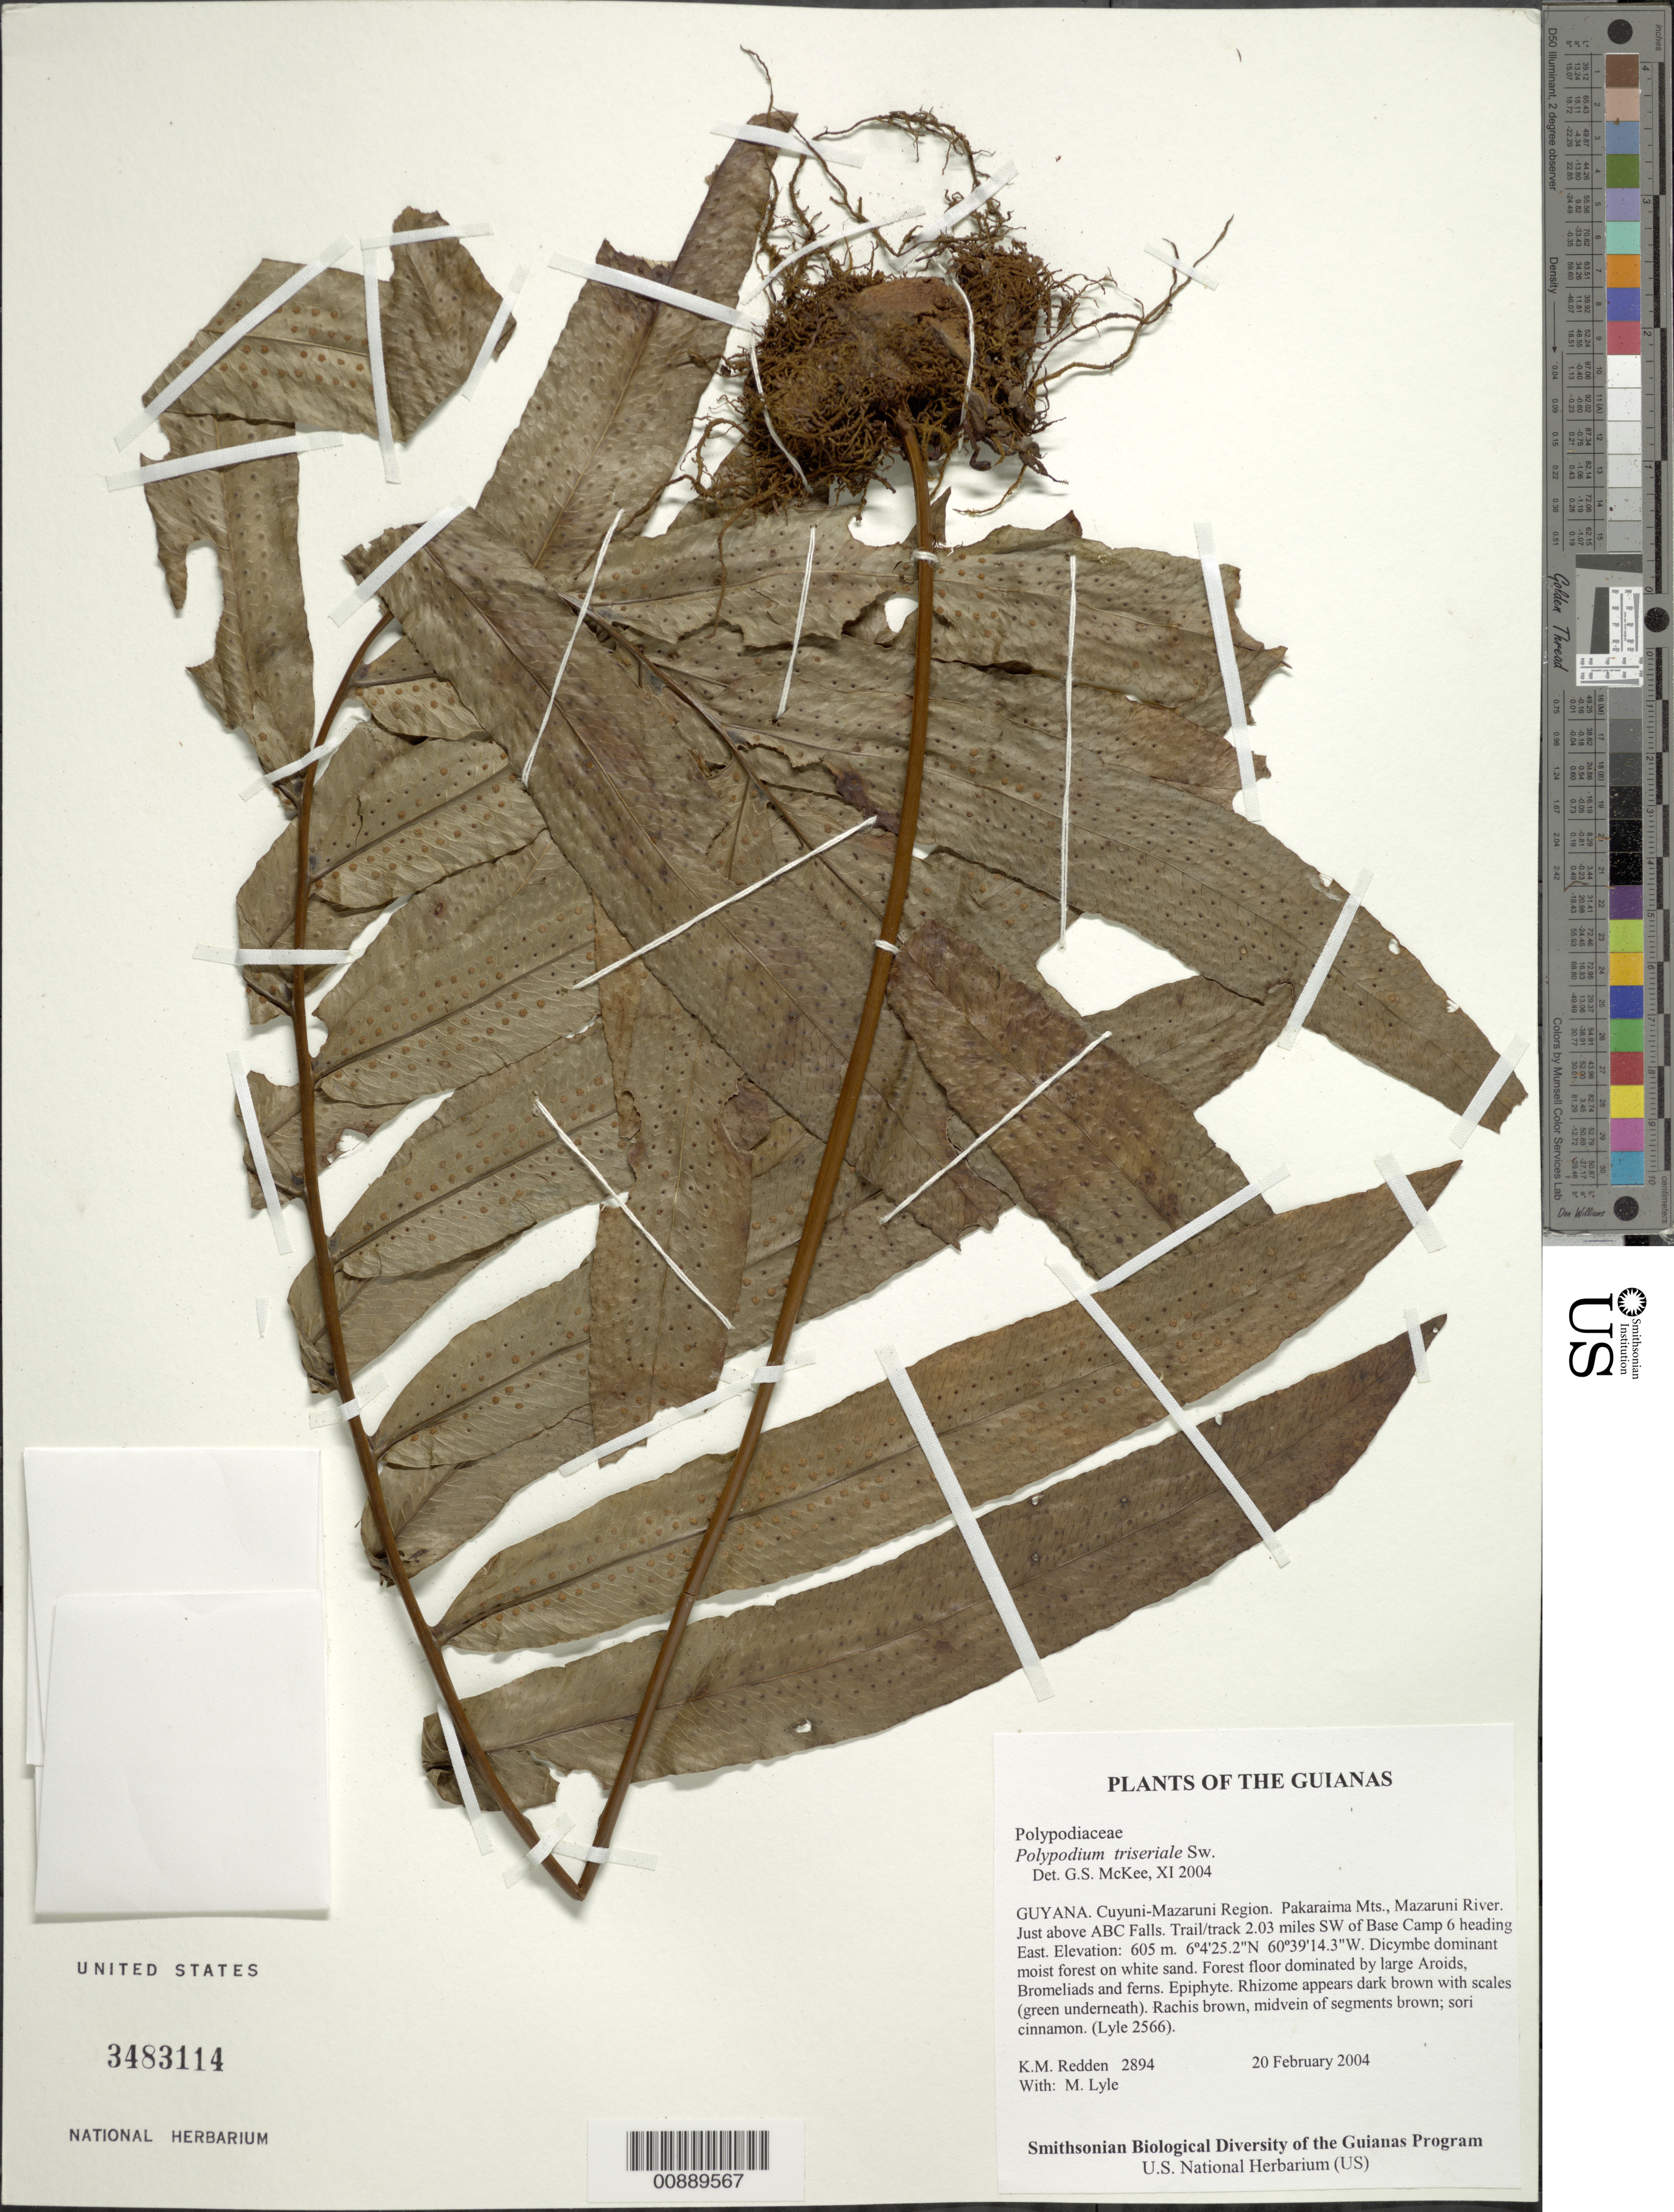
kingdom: Plantae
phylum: Tracheophyta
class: Polypodiopsida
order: Polypodiales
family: Polypodiaceae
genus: Serpocaulon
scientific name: Serpocaulon triseriale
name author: (Sw.) A.R. Sm.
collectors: K. M. Redden & M. Lyle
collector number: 2894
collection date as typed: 20 February 2004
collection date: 2004-02-20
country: Guyana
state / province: Cuyuni-Mazaruni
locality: Pakaraima Mts., Mazaruni River. Just above ABC Falls. Trail/track 2.03 miles SW of Base Camp 6 heading East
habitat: Dicymbe dominant moist forest on white sand. Forest floor dominated by large Aroids, Bromeliads and ferns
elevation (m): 605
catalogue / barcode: US 3483114